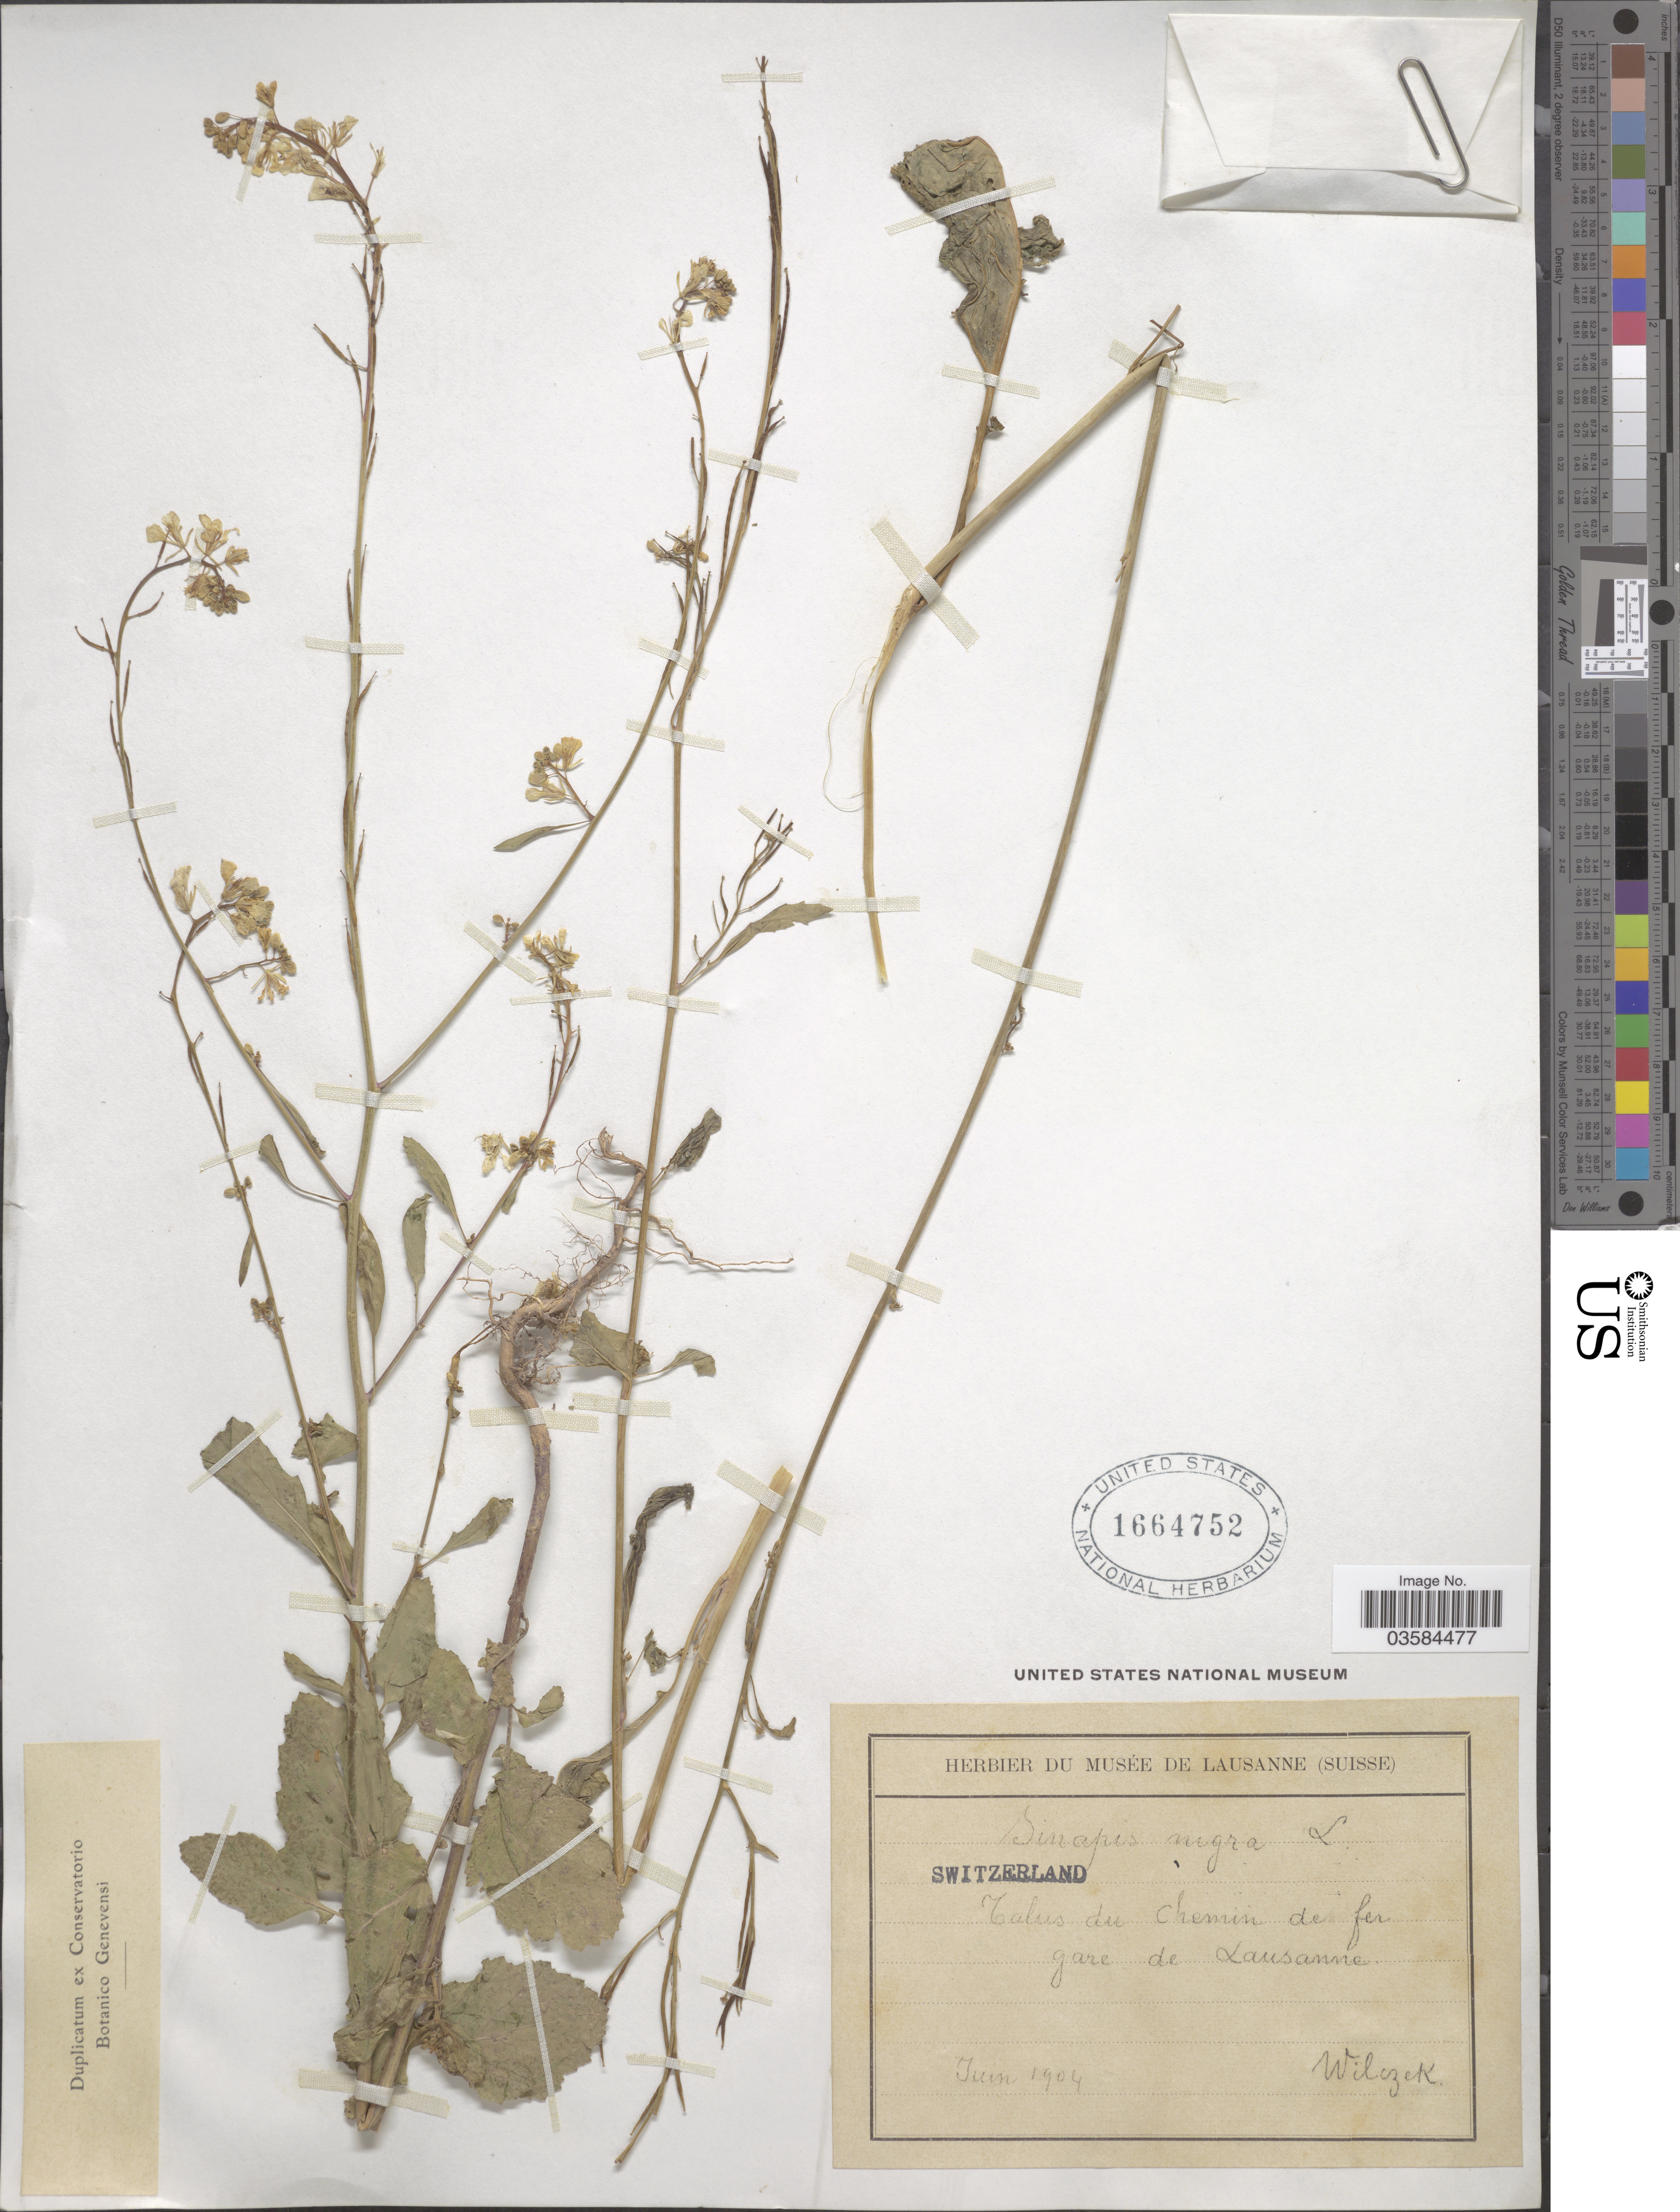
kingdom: Plantae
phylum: Tracheophyta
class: Magnoliopsida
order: Brassicales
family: Brassicaceae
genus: Sinapis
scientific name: Sinapis pubescens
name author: L.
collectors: Wilczek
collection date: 1904-06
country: Switzerland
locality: Talus du chemin de fer gare de Lausanne.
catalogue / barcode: US 1664752